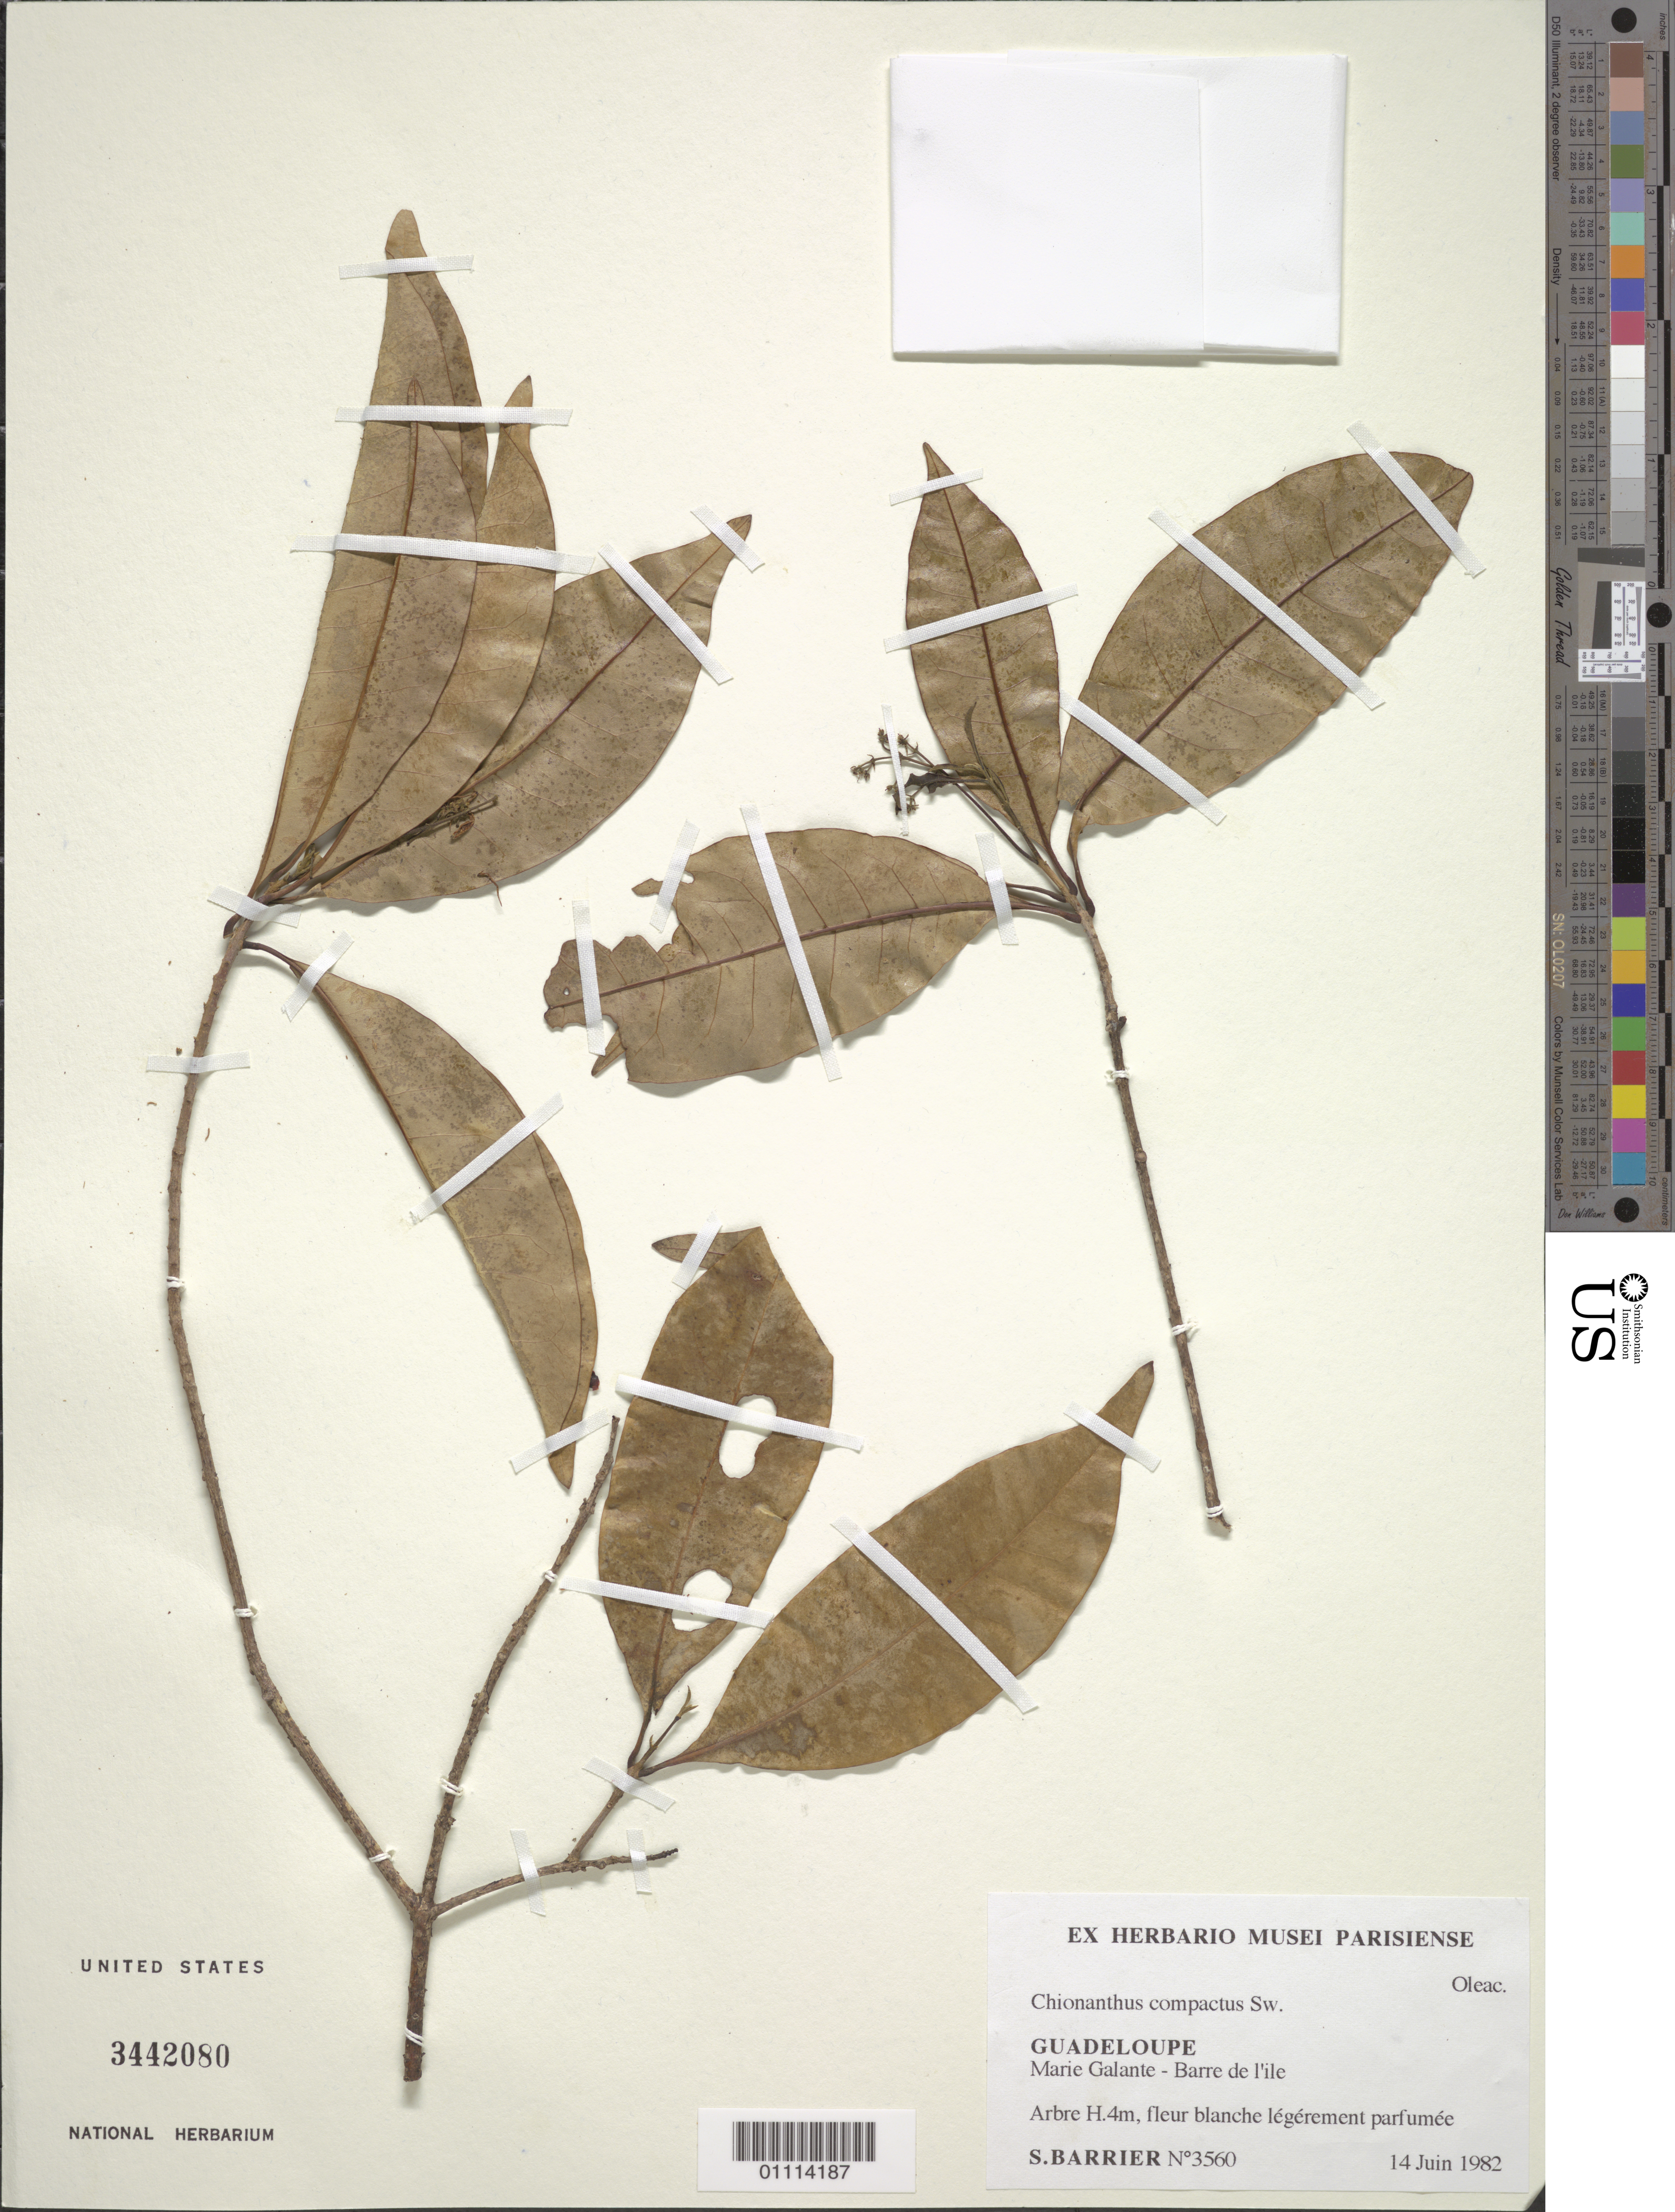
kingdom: Plantae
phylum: Tracheophyta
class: Magnoliopsida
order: Lamiales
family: Oleaceae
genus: Chionanthus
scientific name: Chionanthus compactus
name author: Sw.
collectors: S. Barrier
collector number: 3560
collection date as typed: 14 Jun 1982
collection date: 1982-06-14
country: Guadeloupe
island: Marie Galante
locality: Marie Galante--Barre de l'ile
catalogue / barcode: US 3442080